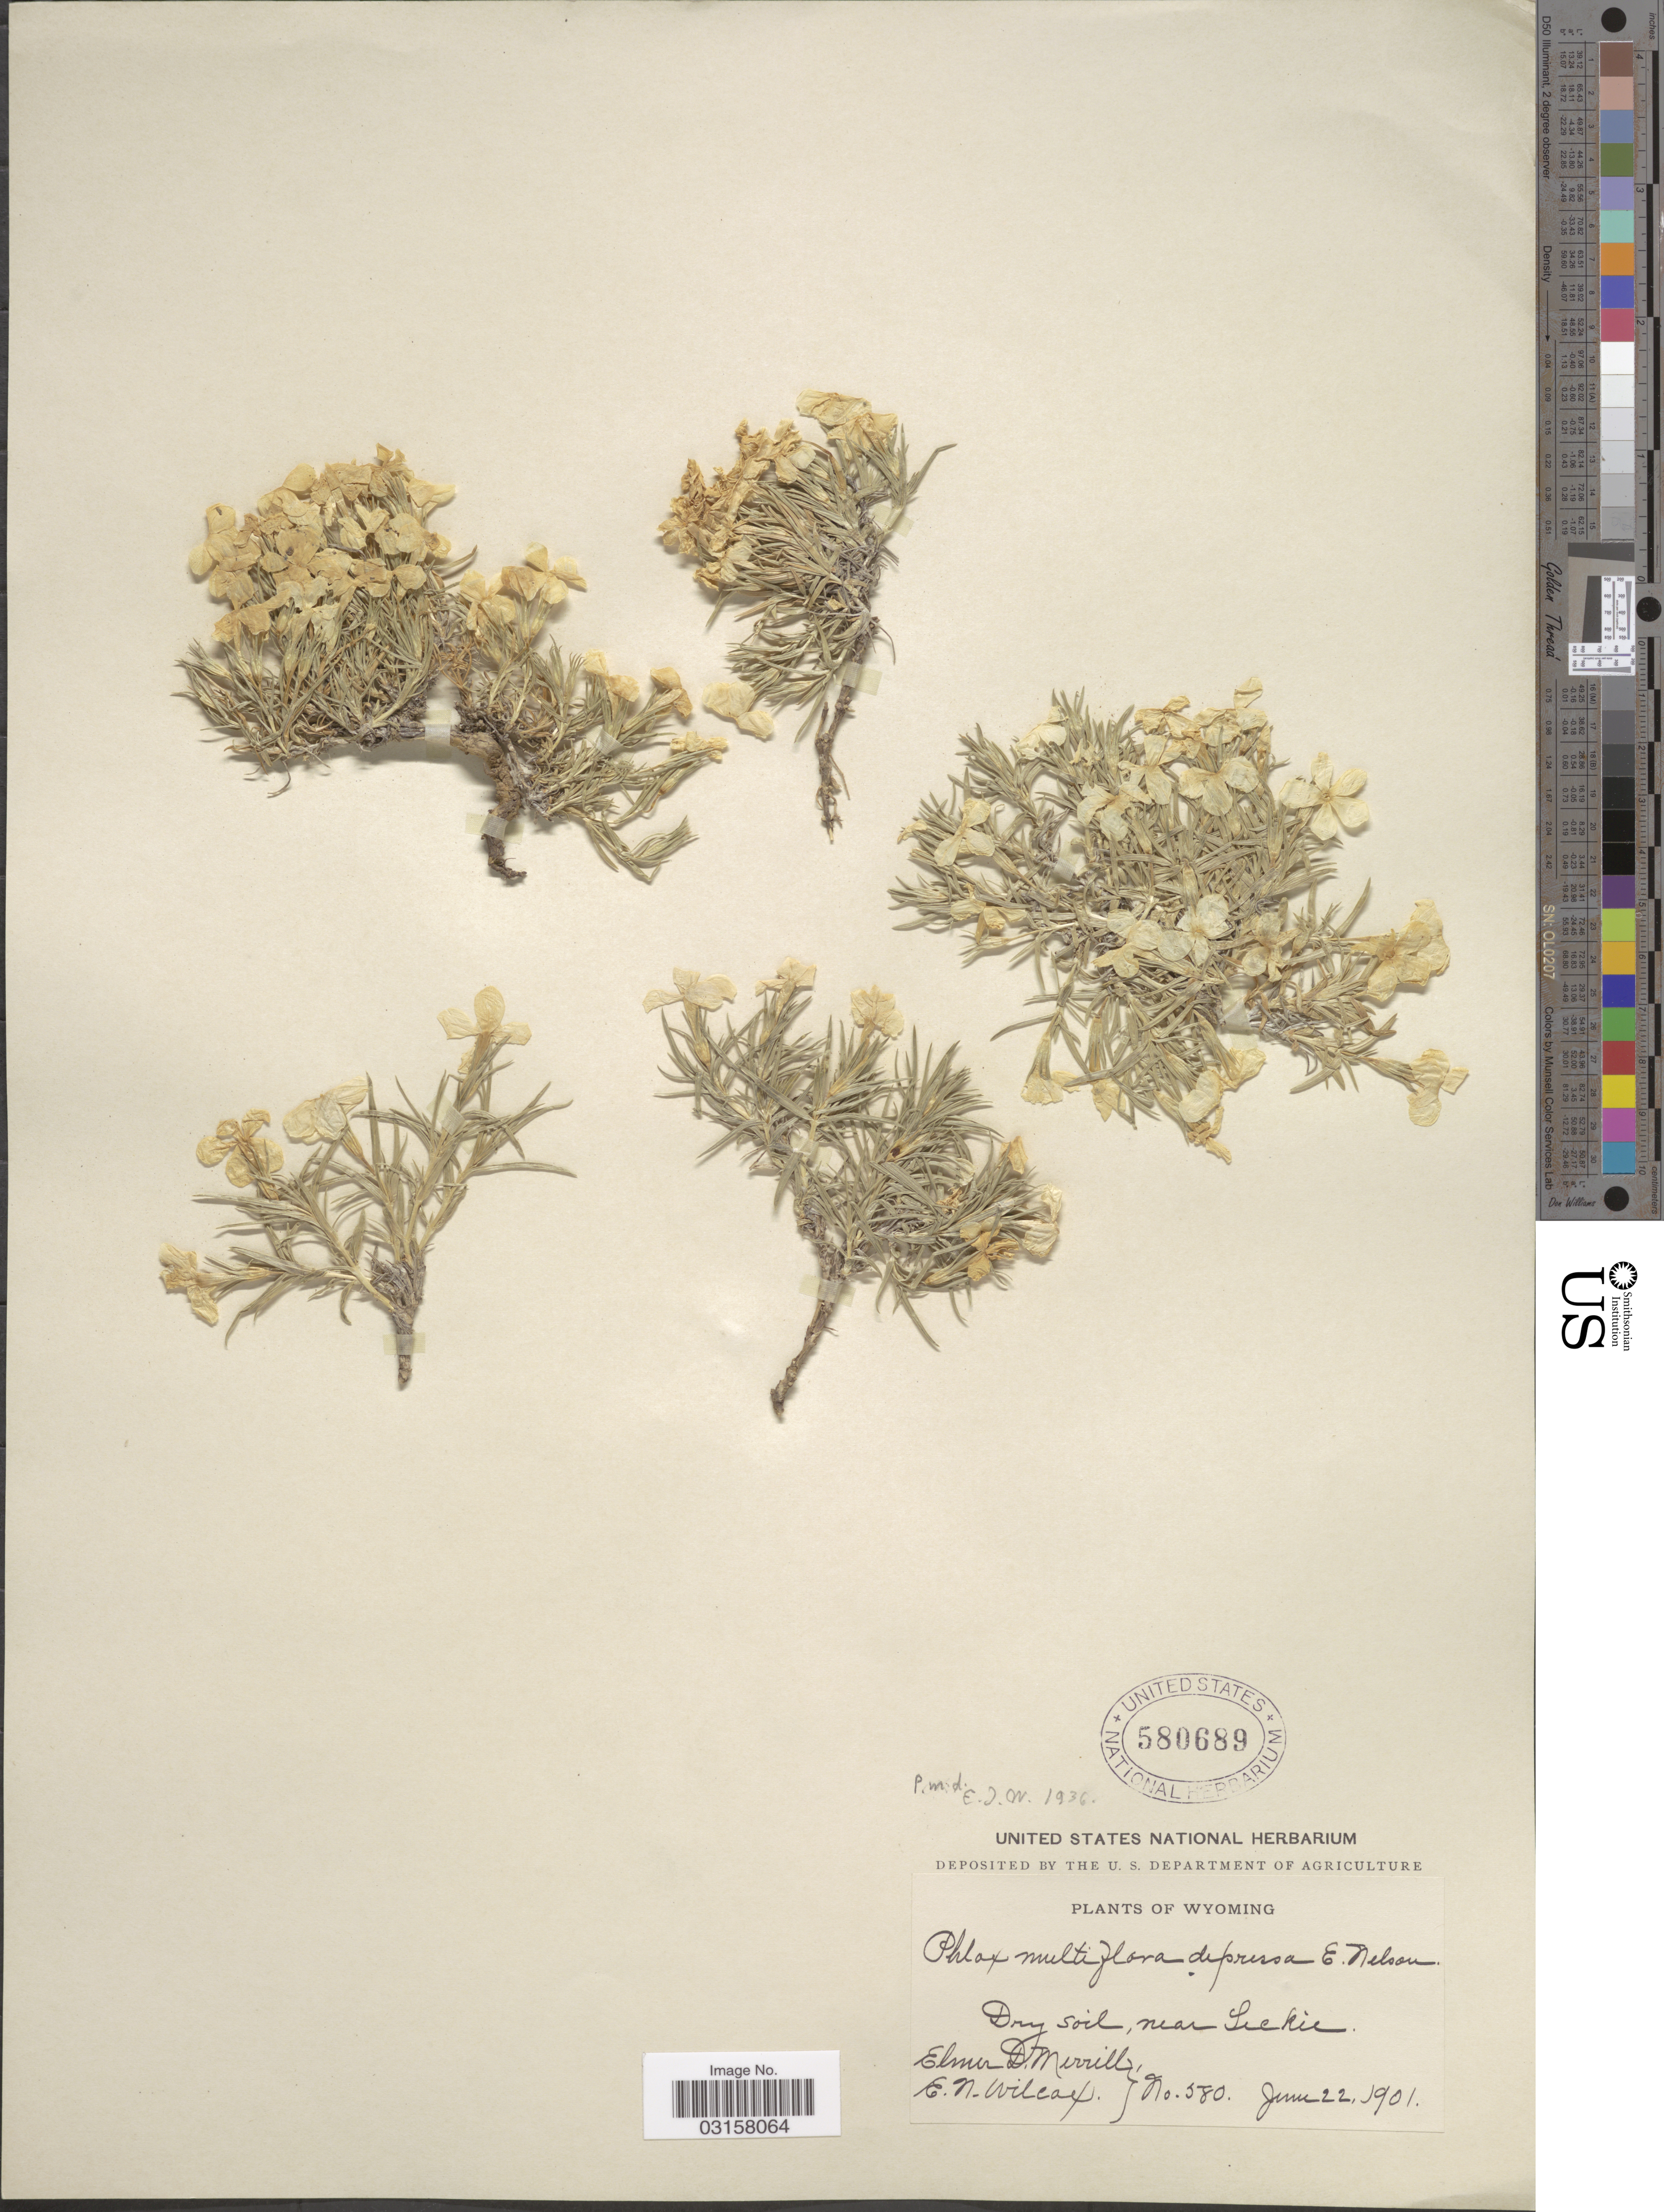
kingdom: Plantae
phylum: Tracheophyta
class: Magnoliopsida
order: Ericales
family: Polemoniaceae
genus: Phlox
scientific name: Phlox multiflora subsp. depressa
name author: (E.E. Nelson) Wherry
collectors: E. D. Merrill & E. Wilcox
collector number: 580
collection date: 1901-06-22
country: United States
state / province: Wyoming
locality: Dry soil, near Leckie.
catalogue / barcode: US 580689